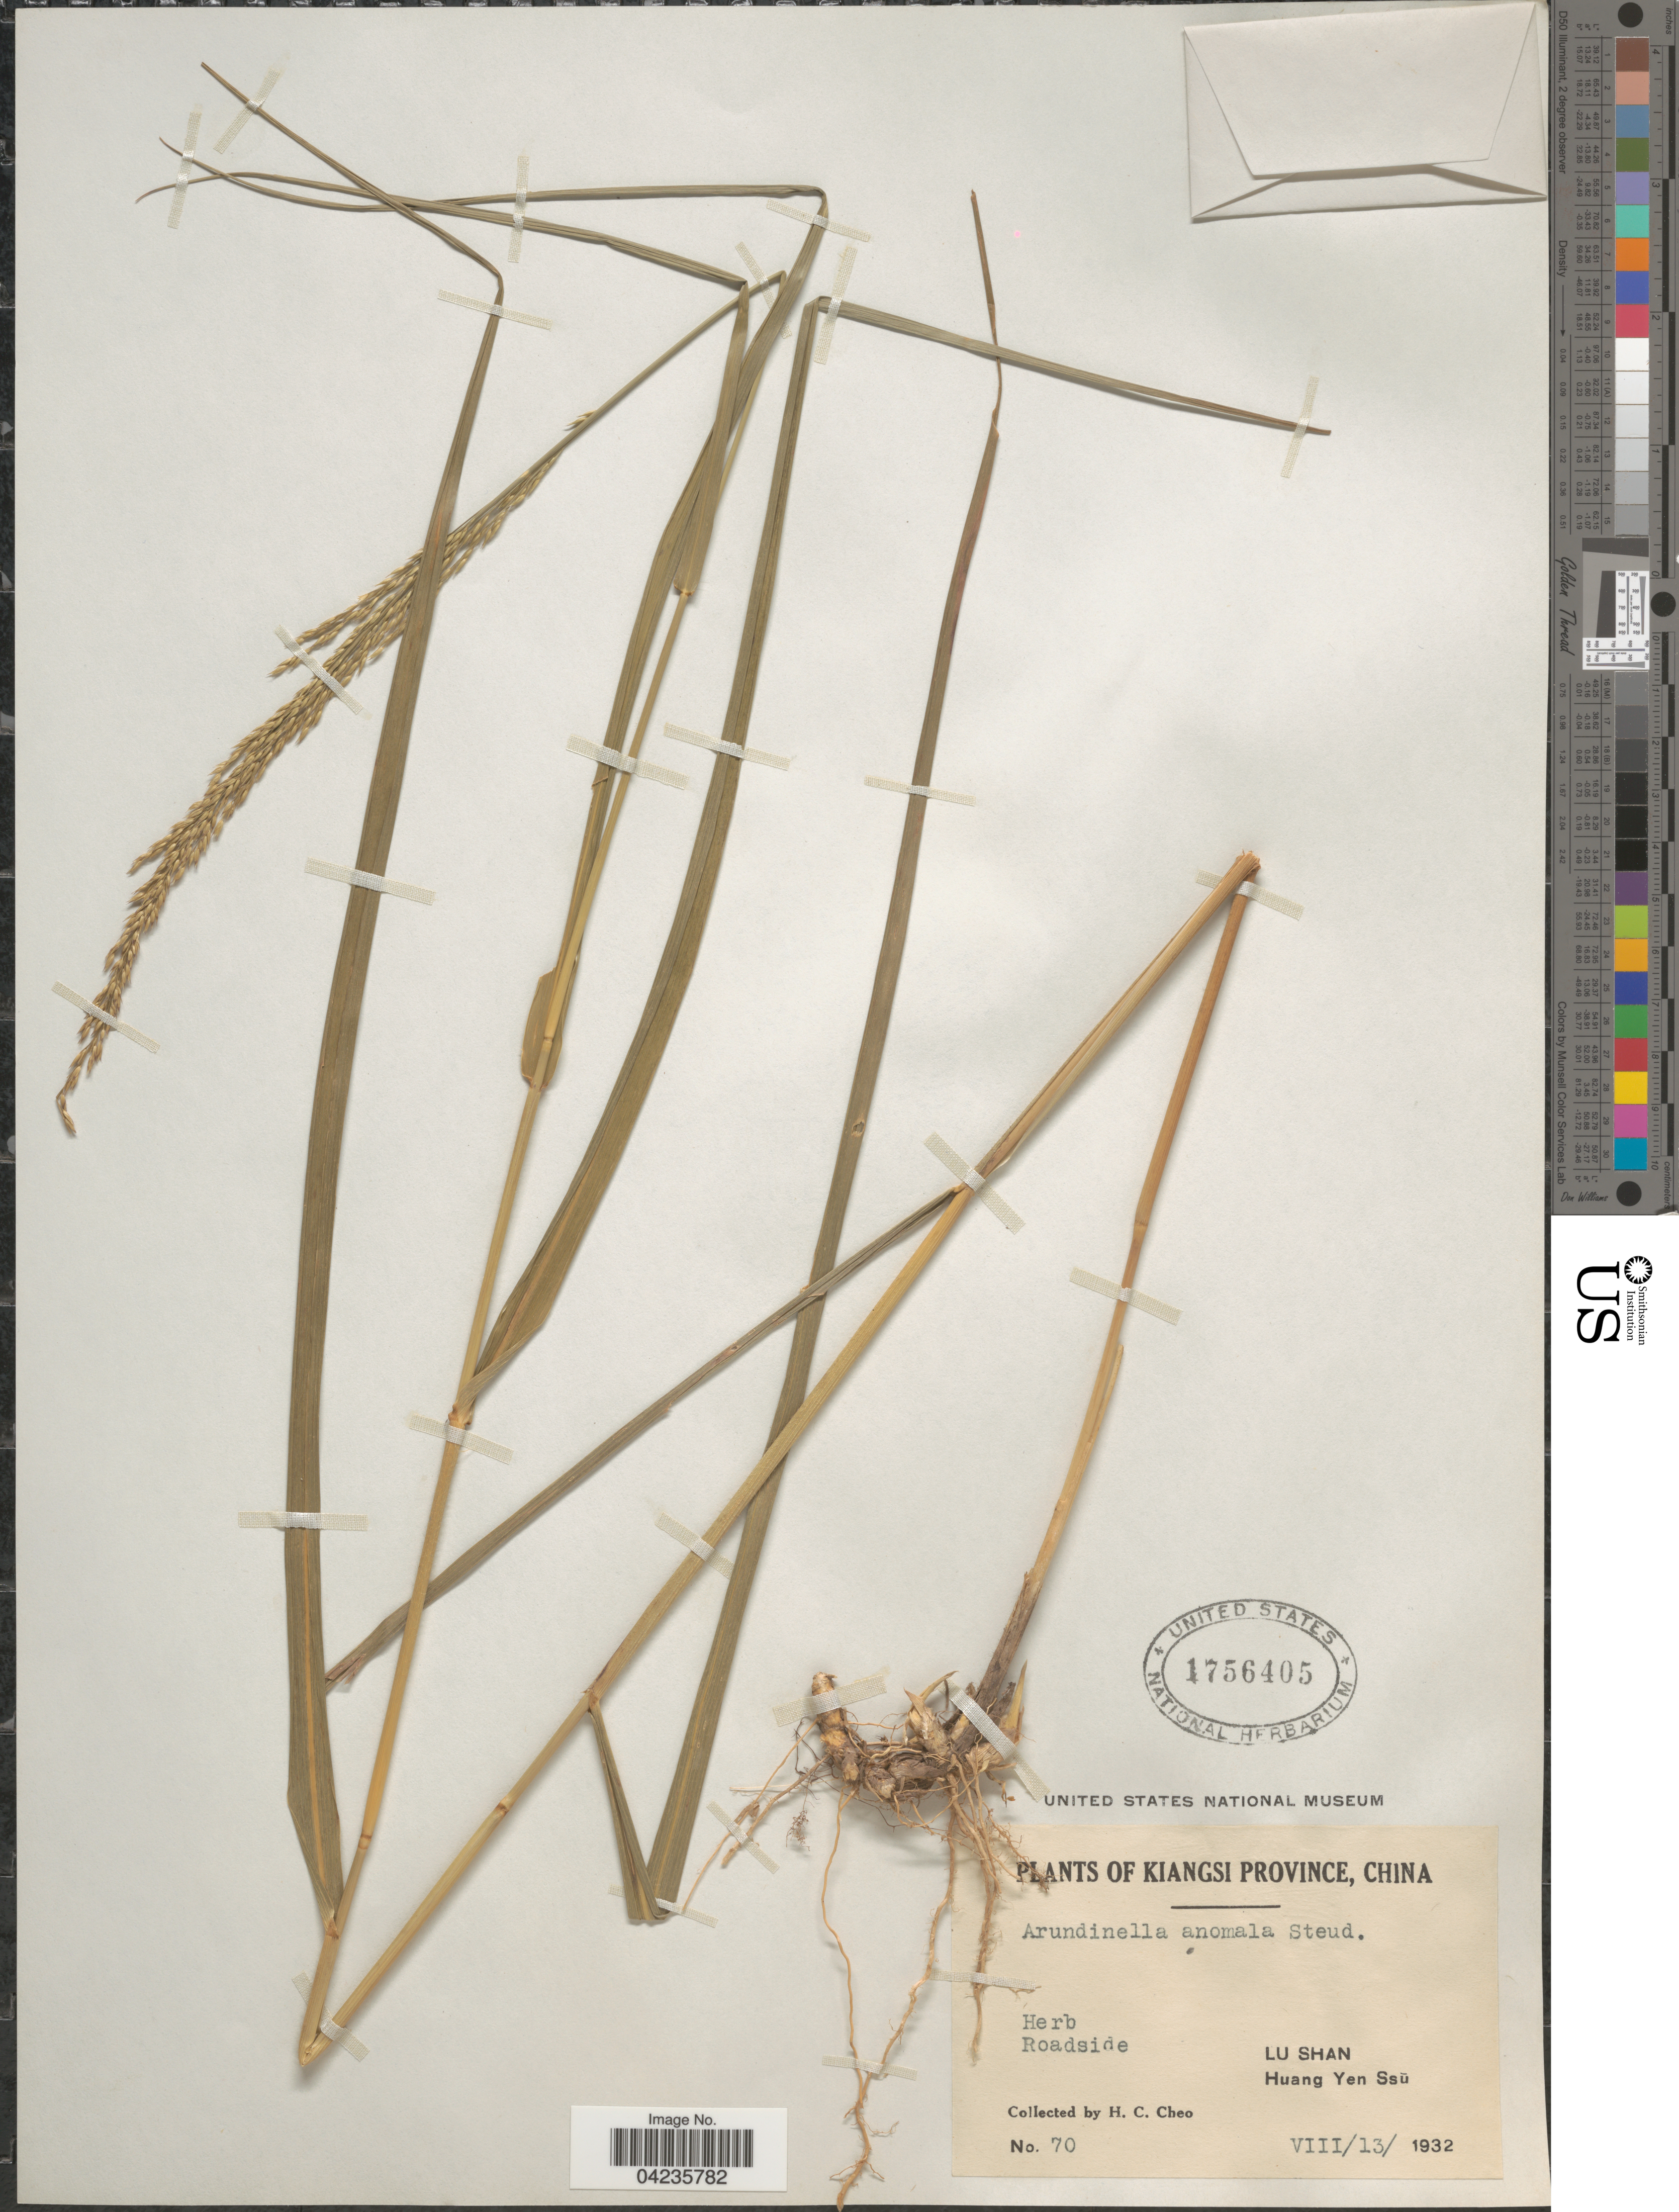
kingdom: Plantae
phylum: Tracheophyta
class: Liliopsida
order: Poales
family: Poaceae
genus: Arundinella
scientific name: Arundinella hirta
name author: (Thunb.) Tanaka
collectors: H. Cheo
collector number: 70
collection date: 1932-08-13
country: China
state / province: Jiangxi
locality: Kiangsi Province. Lu Shan. Huang Yen Ssū.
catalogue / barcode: US 1756405